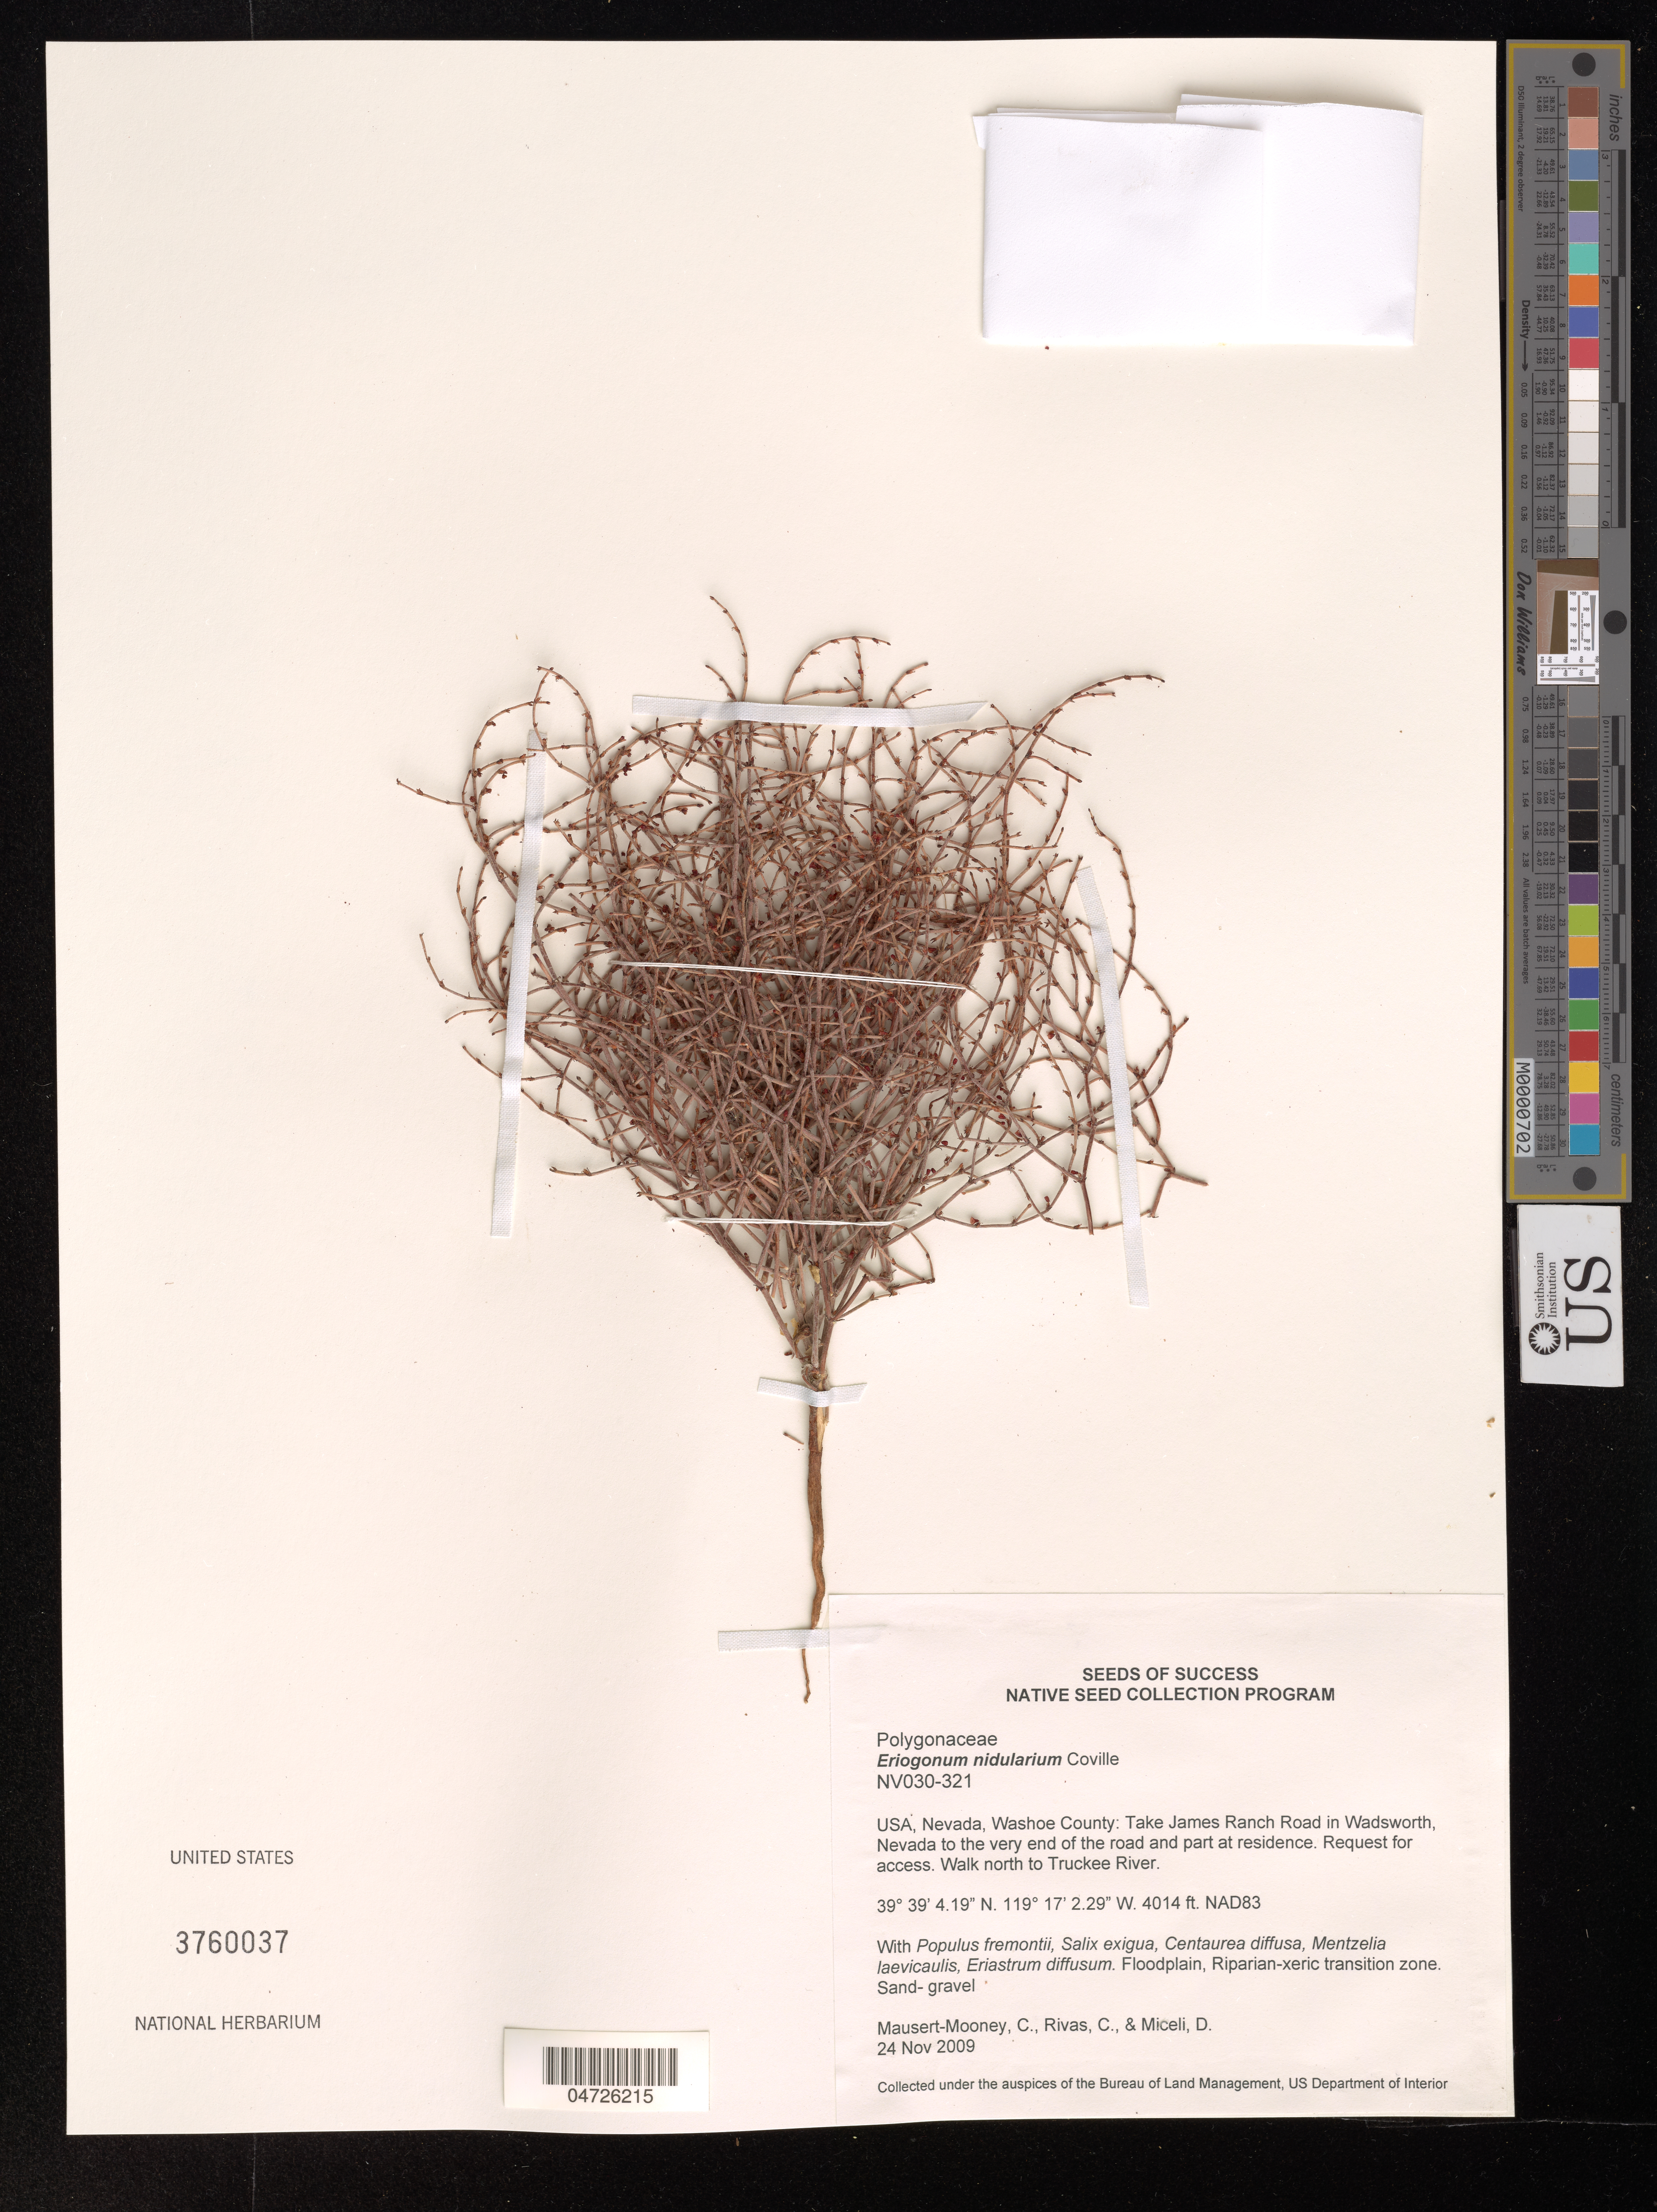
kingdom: Plantae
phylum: Tracheophyta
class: Magnoliopsida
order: Caryophyllales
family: Polygonaceae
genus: Eriogonum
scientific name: Eriogonum nidularium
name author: Coville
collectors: C. Mausert-Mooney, C. Rivas & D. Miceli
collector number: NV030-321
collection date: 2009-11-24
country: United States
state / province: Nevada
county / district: Washoe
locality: Washoe County: Take James Ranch Road in Wadsworth, Nevada to the very end of the road and part at residence. Walk north to Truckee River. NAD83.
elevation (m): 1223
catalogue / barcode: US 3760037